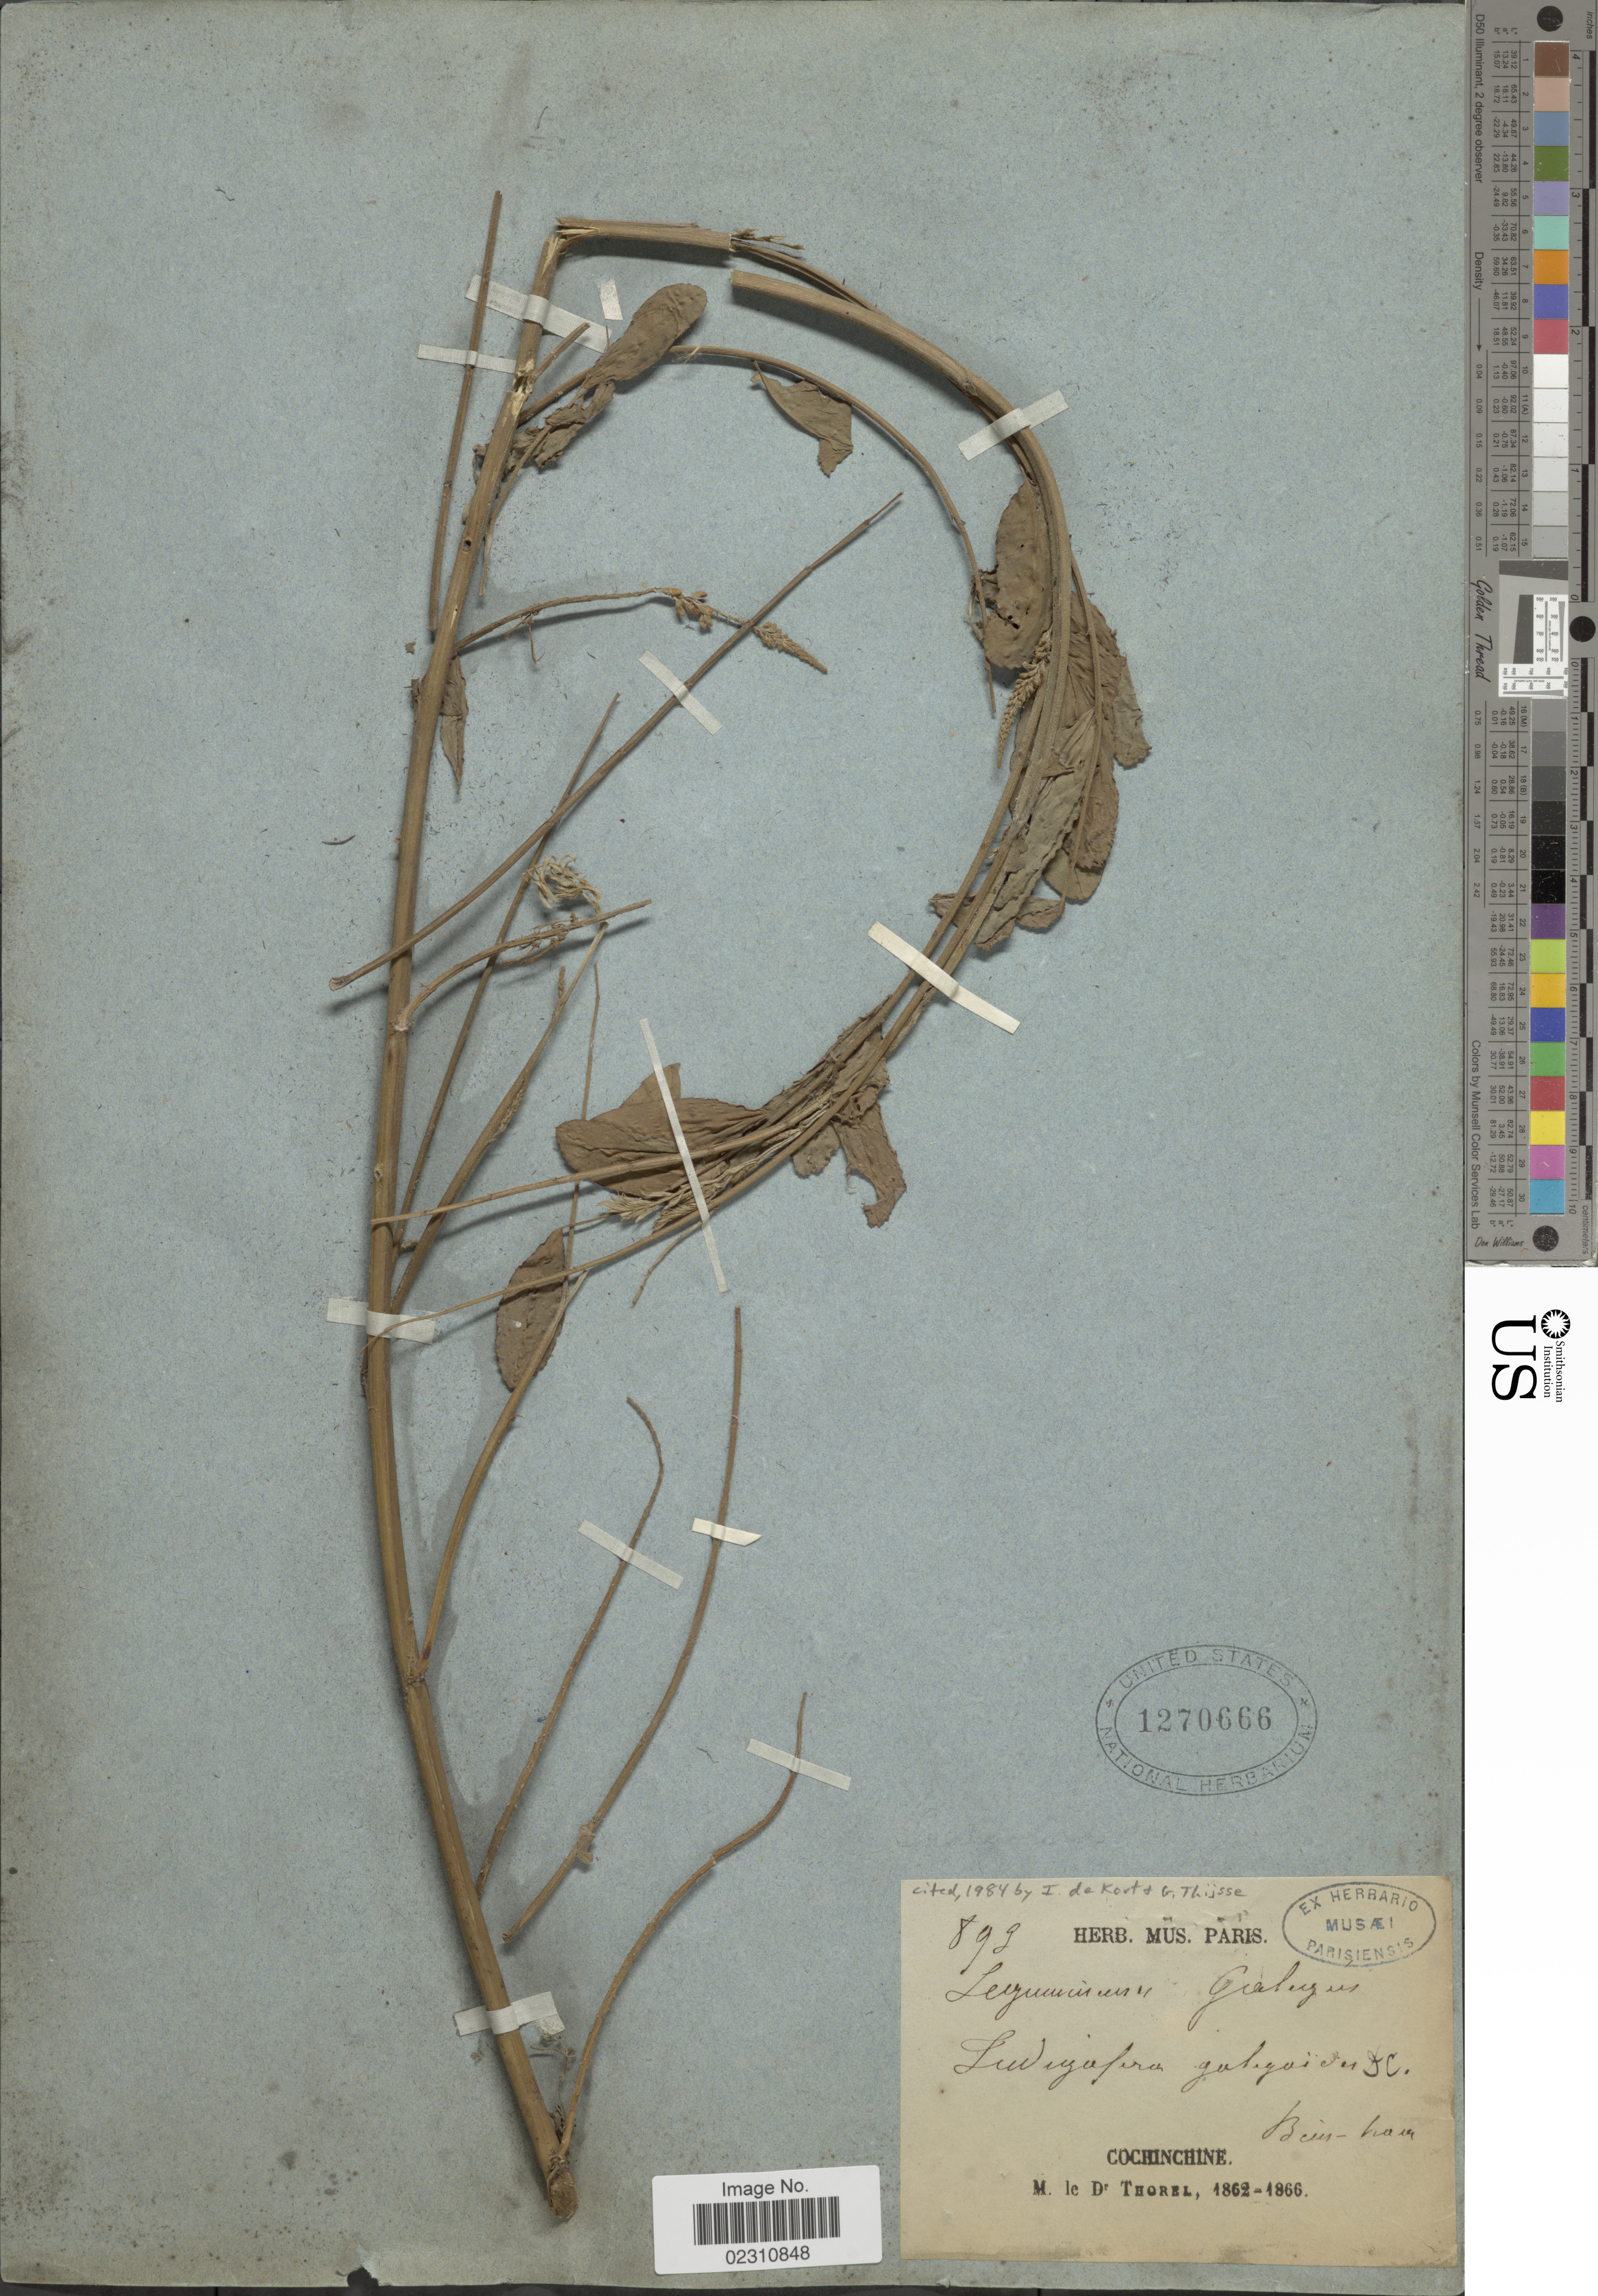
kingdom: Plantae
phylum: Tracheophyta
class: Magnoliopsida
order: Fabales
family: Fabaceae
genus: Indigofera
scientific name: Indigofera galegoides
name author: DC.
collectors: C. Thorel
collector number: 89g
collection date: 1862/1866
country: Vietnam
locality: Cochinchine, Biên Hòa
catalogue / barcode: US 1270666